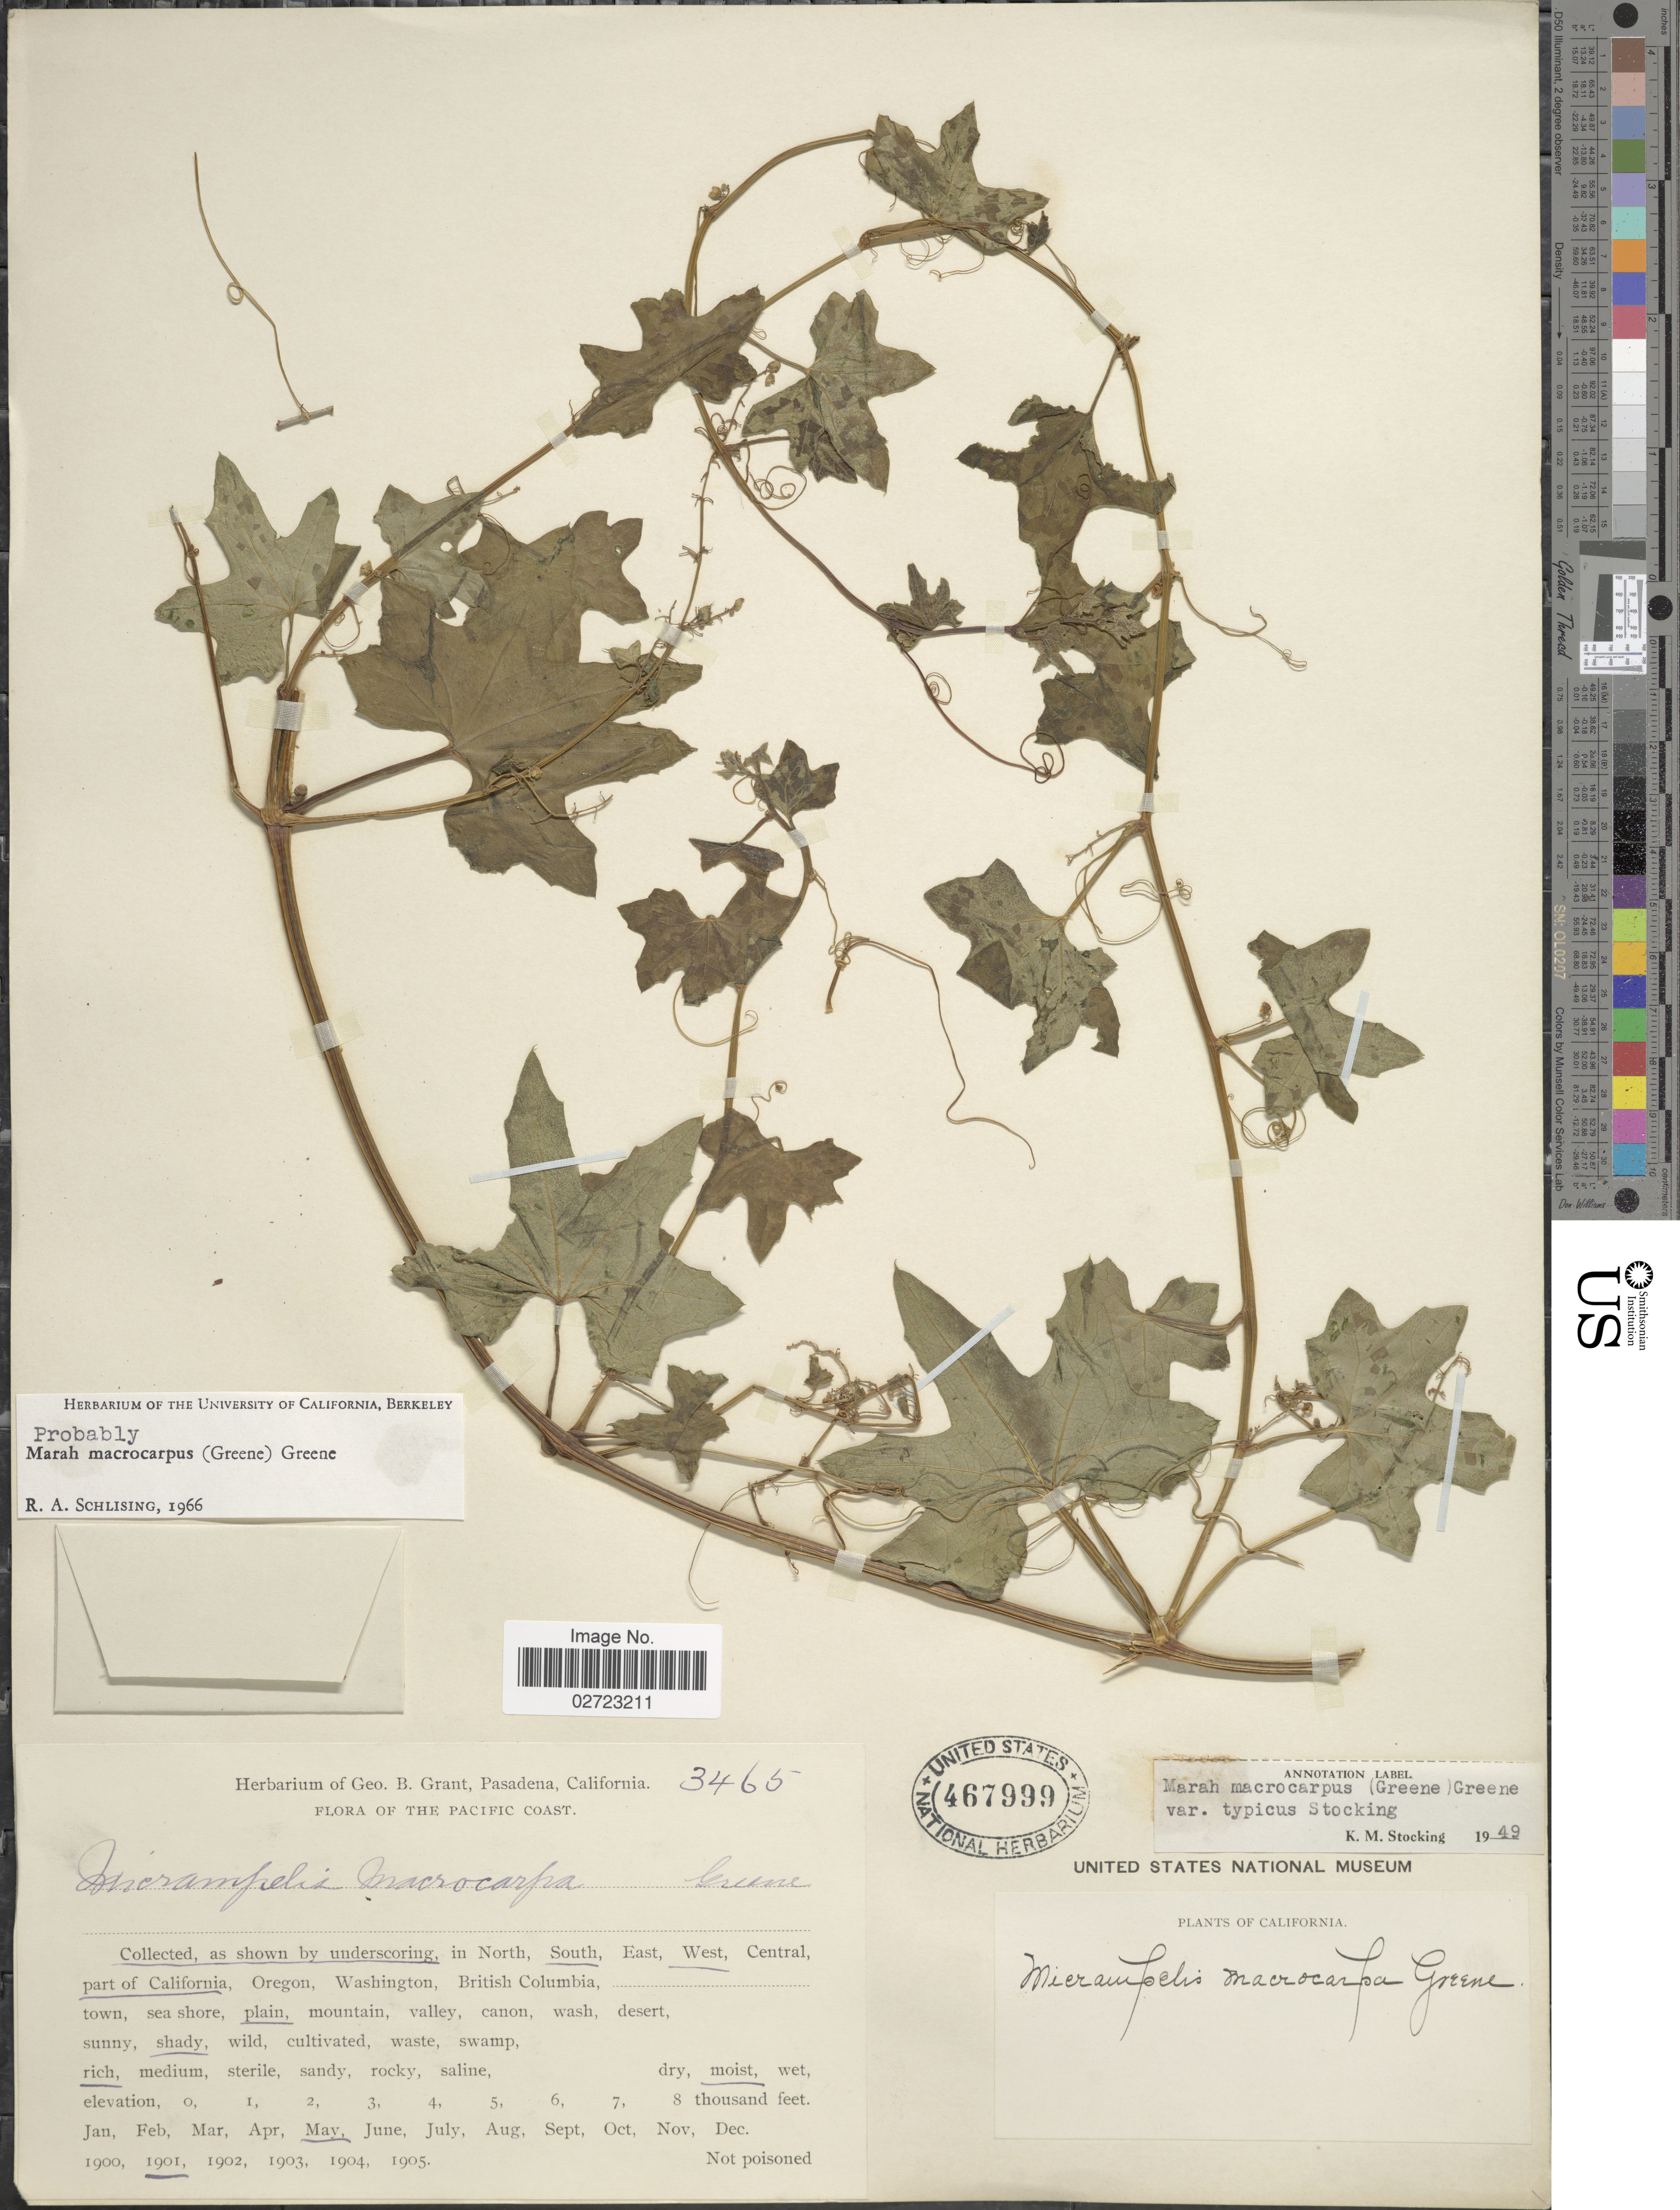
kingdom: Plantae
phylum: Tracheophyta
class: Magnoliopsida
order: Cucurbitales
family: Cucurbitaceae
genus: Marah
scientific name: Marah macrocarpa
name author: (Greene) Greene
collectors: ex herb. Geo. B. Grant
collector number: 3465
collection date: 1901-05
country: United States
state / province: California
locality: The Pacific Coast, South West part of California, plain, shady, rich, moist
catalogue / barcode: US 467999